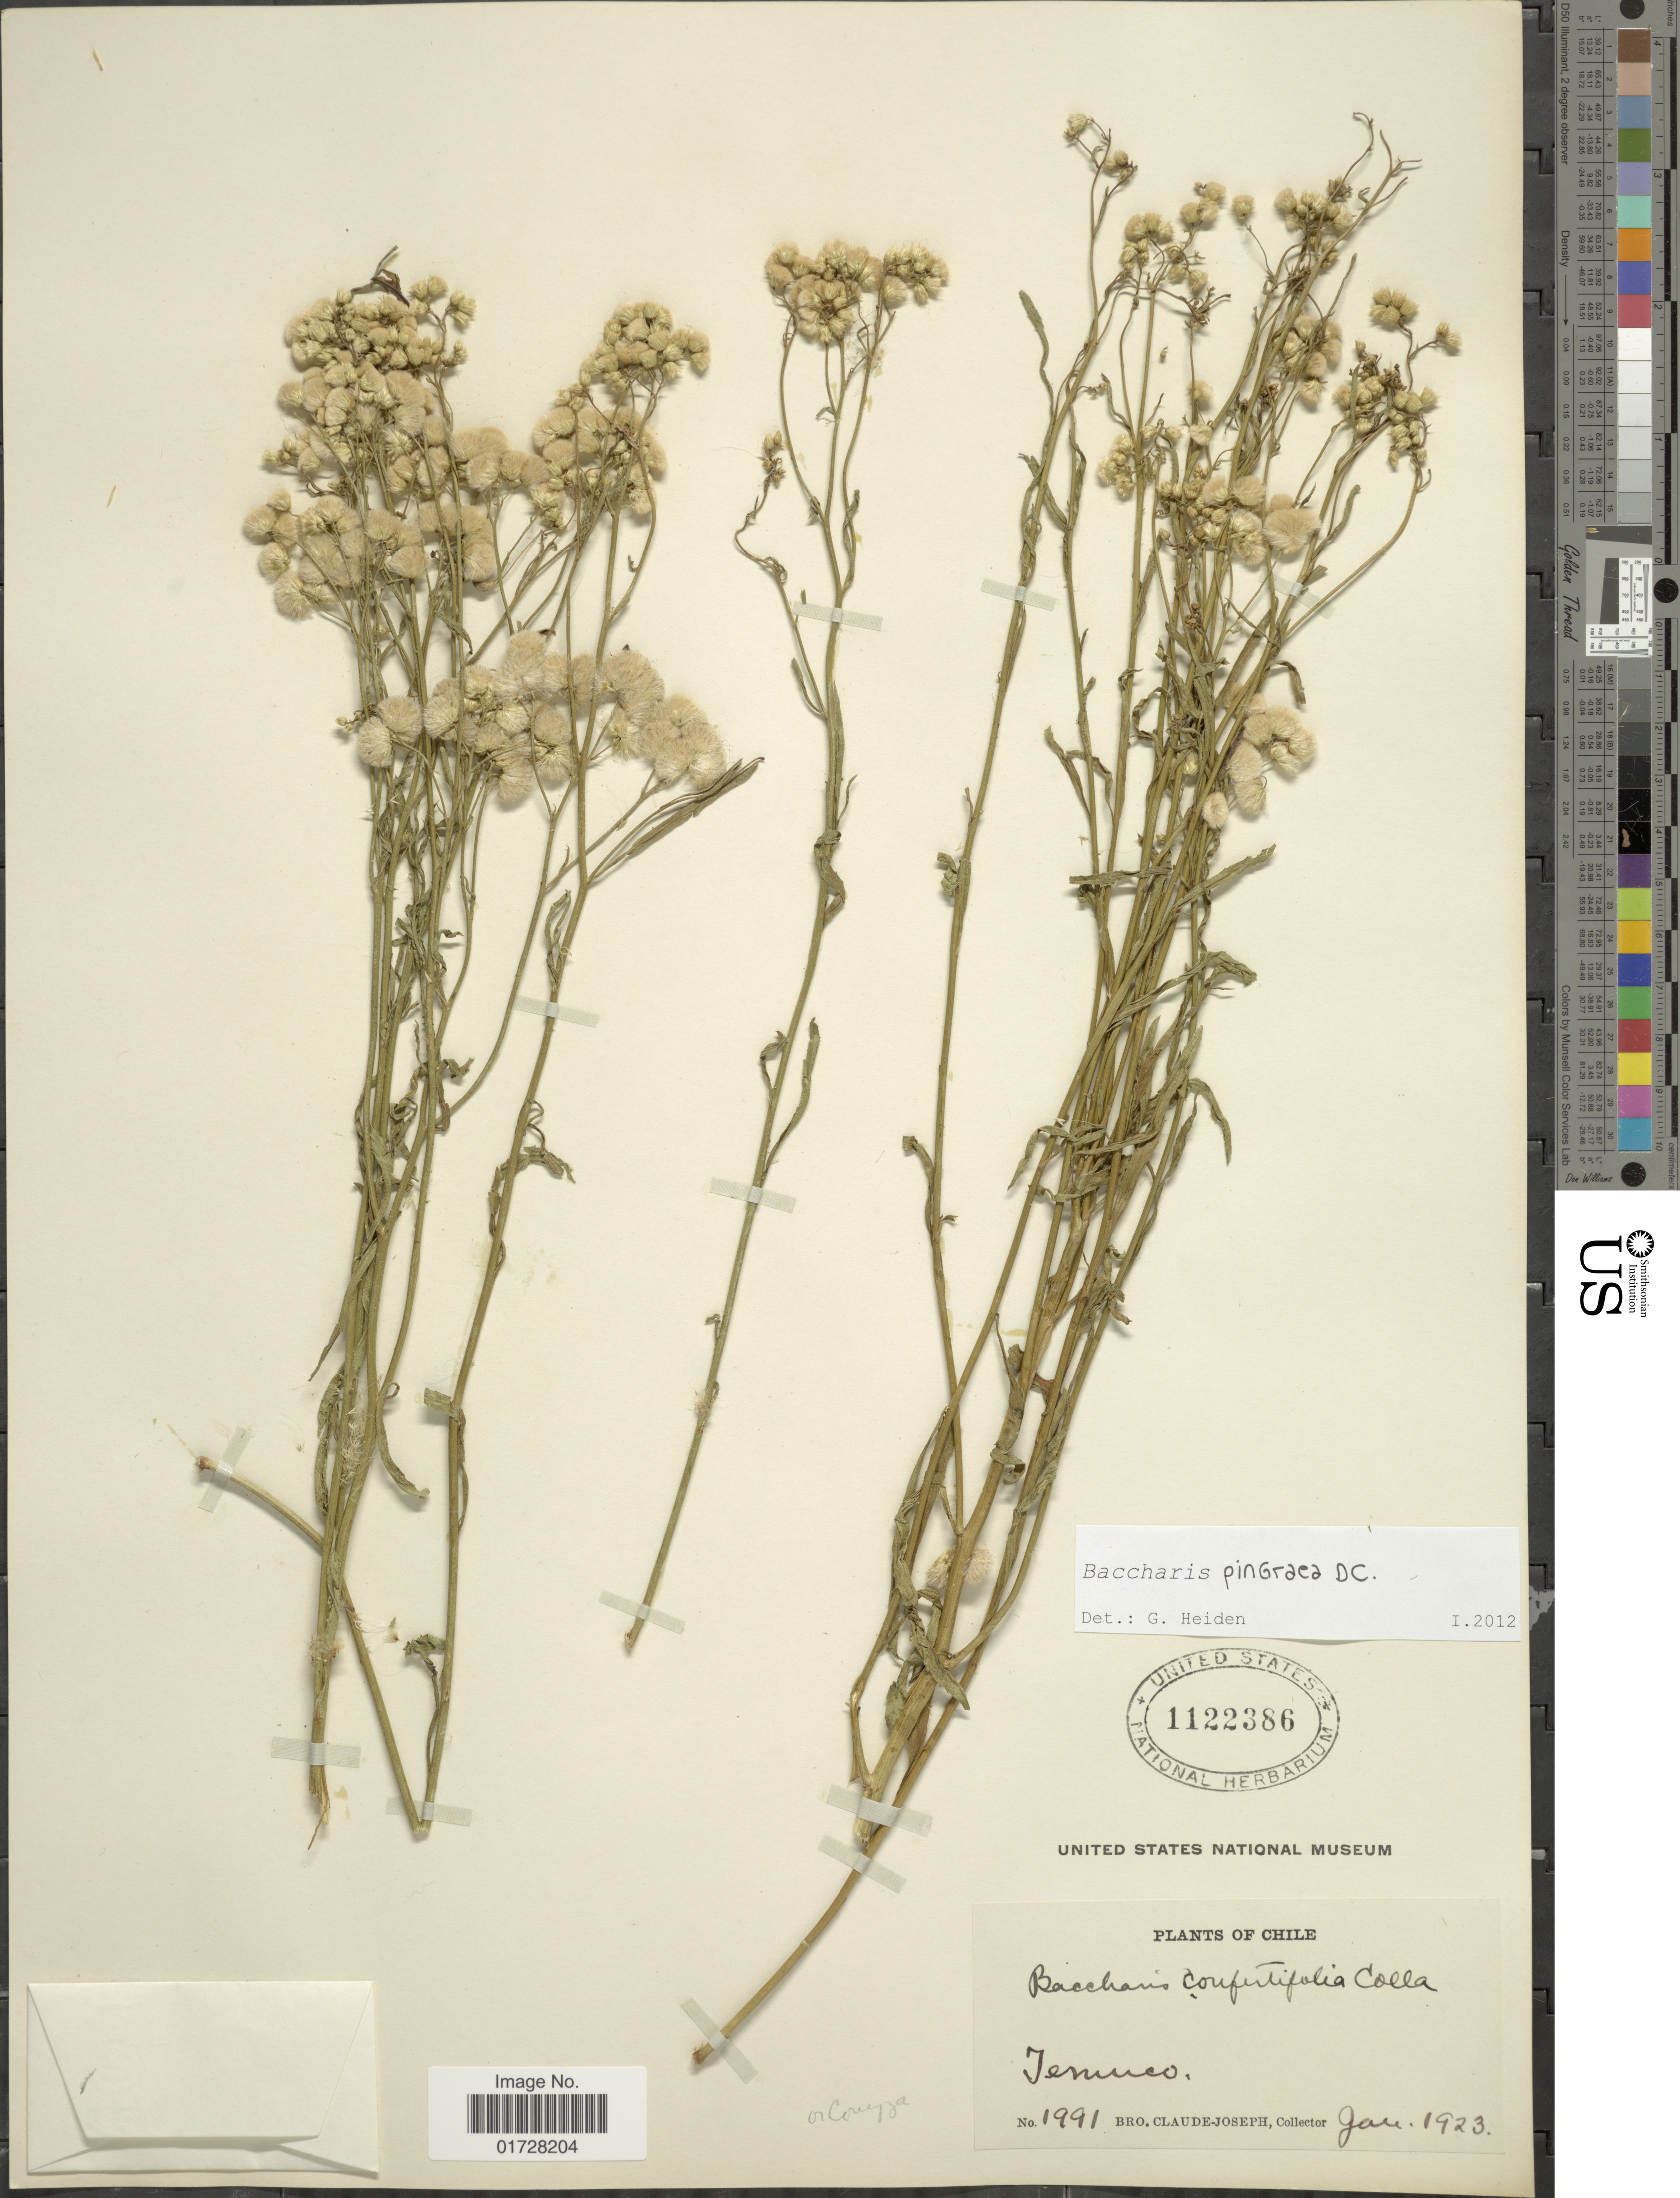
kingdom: Plantae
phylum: Tracheophyta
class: Magnoliopsida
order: Asterales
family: Asteraceae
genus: Baccharis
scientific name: Baccharis pingraea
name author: DC.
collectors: Bro. Claude-Joseph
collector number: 1991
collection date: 1923-01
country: Chile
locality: Jemuco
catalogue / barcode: US 1122386